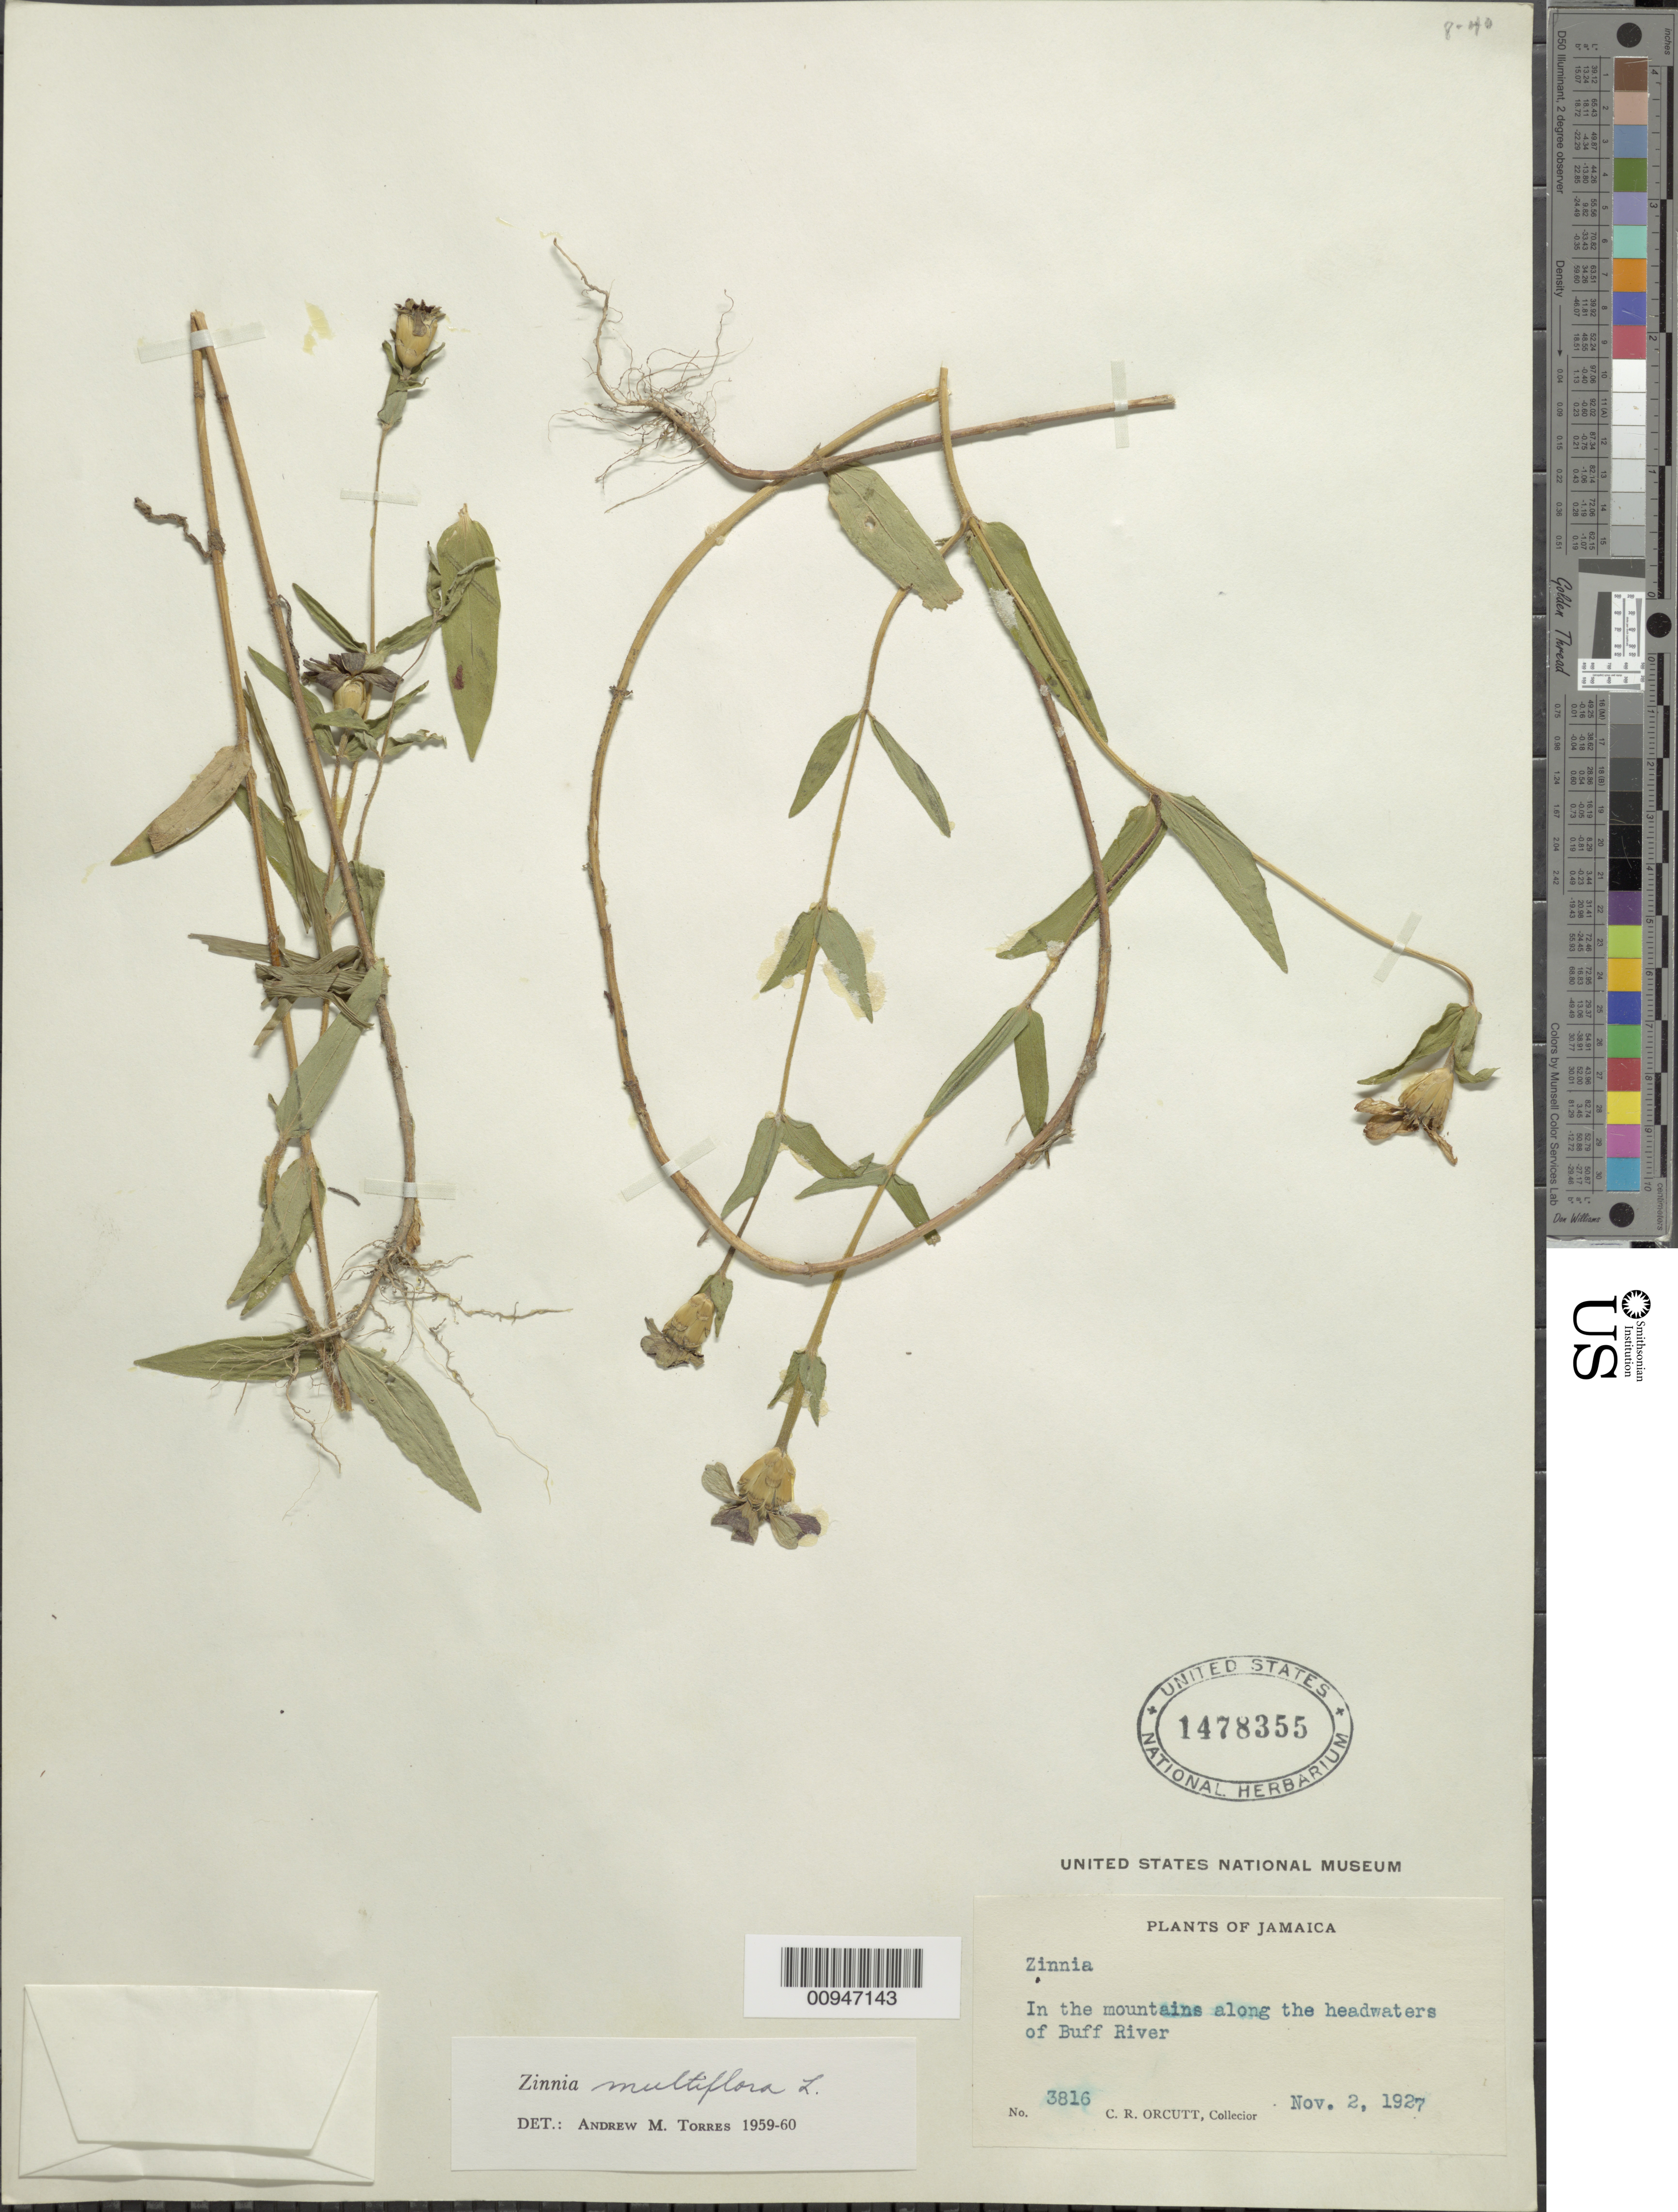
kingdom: Plantae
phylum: Tracheophyta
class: Magnoliopsida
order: Asterales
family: Asteraceae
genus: Zinnia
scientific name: Zinnia peruviana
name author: (L.) L.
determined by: Torres, A. M.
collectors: C. R. Orcutt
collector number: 3816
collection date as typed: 02 Nov 1927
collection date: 1927-11-02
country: Jamaica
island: Jamaica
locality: mountains along headwaters of Buff River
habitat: Mountains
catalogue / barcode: US 1478355